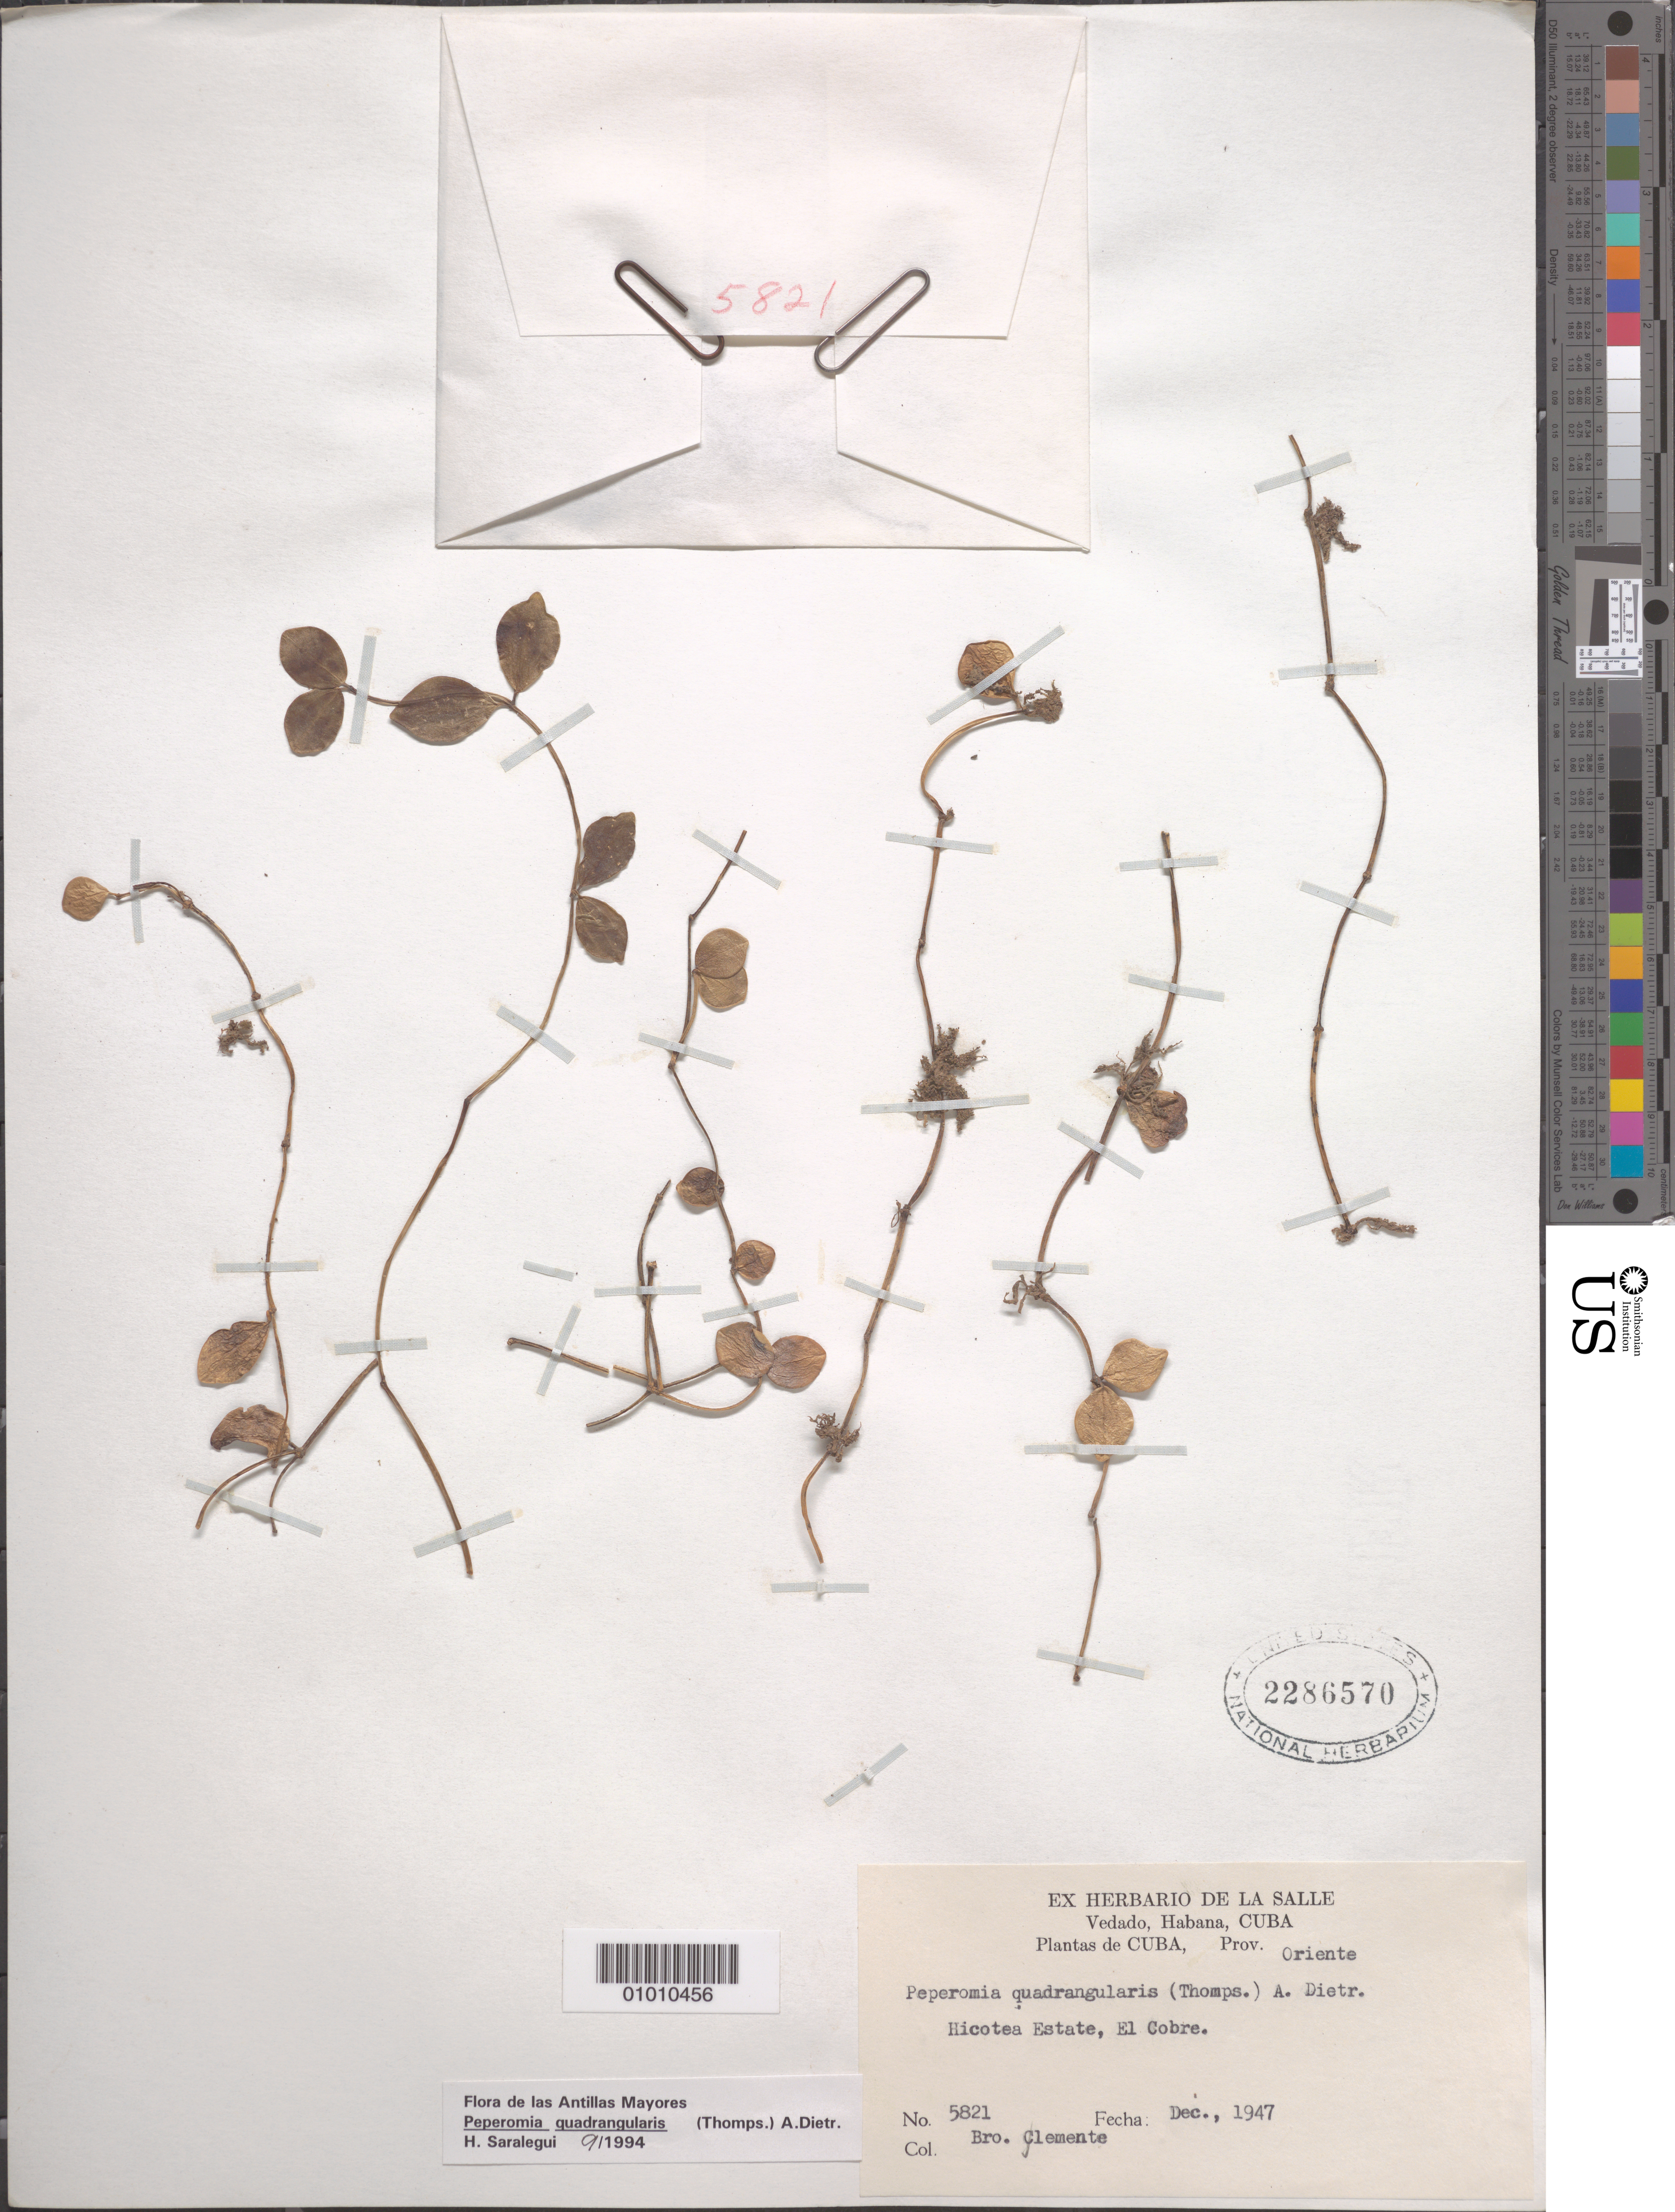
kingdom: Plantae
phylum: Tracheophyta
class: Magnoliopsida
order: Piperales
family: Piperaceae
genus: Peperomia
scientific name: Peperomia quadrangularis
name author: (J.V. Thomps.) A. Dietr.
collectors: Bro. Clemente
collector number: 5821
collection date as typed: Dec 1947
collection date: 1947-12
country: Cuba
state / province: Oriente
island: Cuba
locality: Hicotea Estate, El Cobre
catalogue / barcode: US 2286570